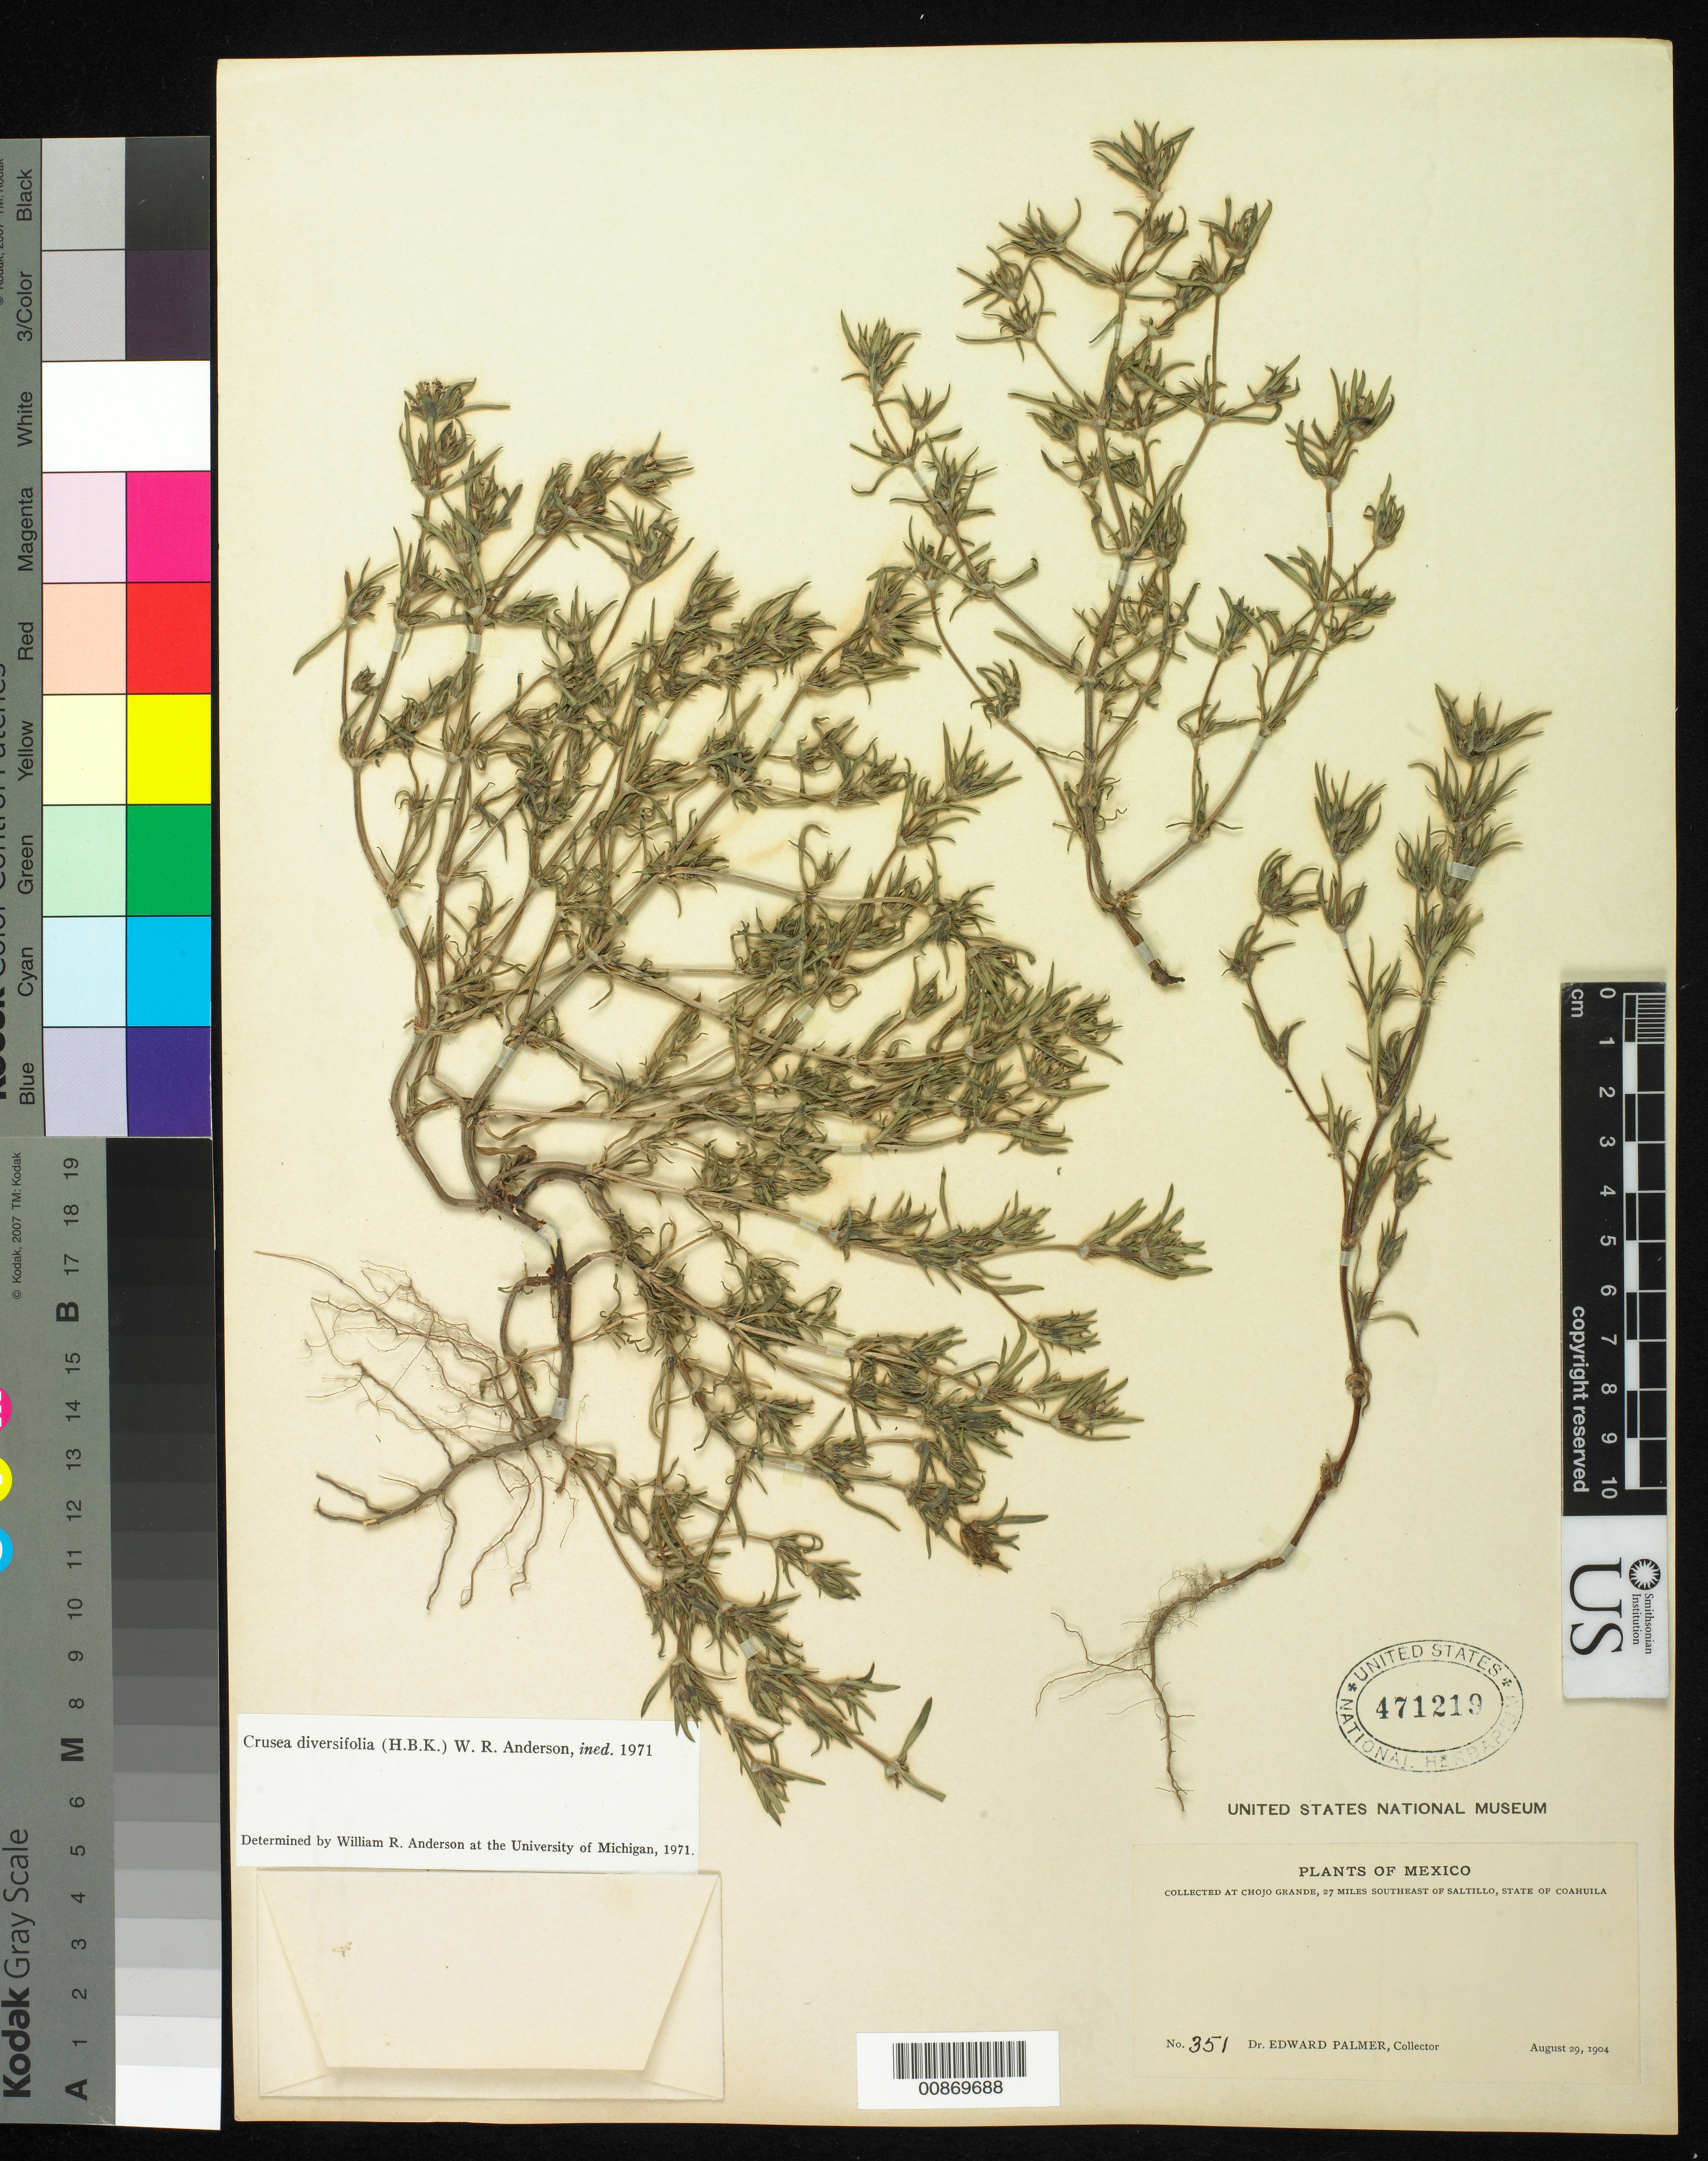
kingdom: Plantae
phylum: Tracheophyta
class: Magnoliopsida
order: Gentianales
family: Rubiaceae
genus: Crusea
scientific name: Crusea diversifolia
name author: (Kunth) W.R. Anderson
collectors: E. Palmer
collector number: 351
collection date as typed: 29 Aug 1904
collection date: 1904-08-29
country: Mexico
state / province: Coahuila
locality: Chojo Grande, 27 miles southeast of Saltillo, Coahuila.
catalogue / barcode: US 471219